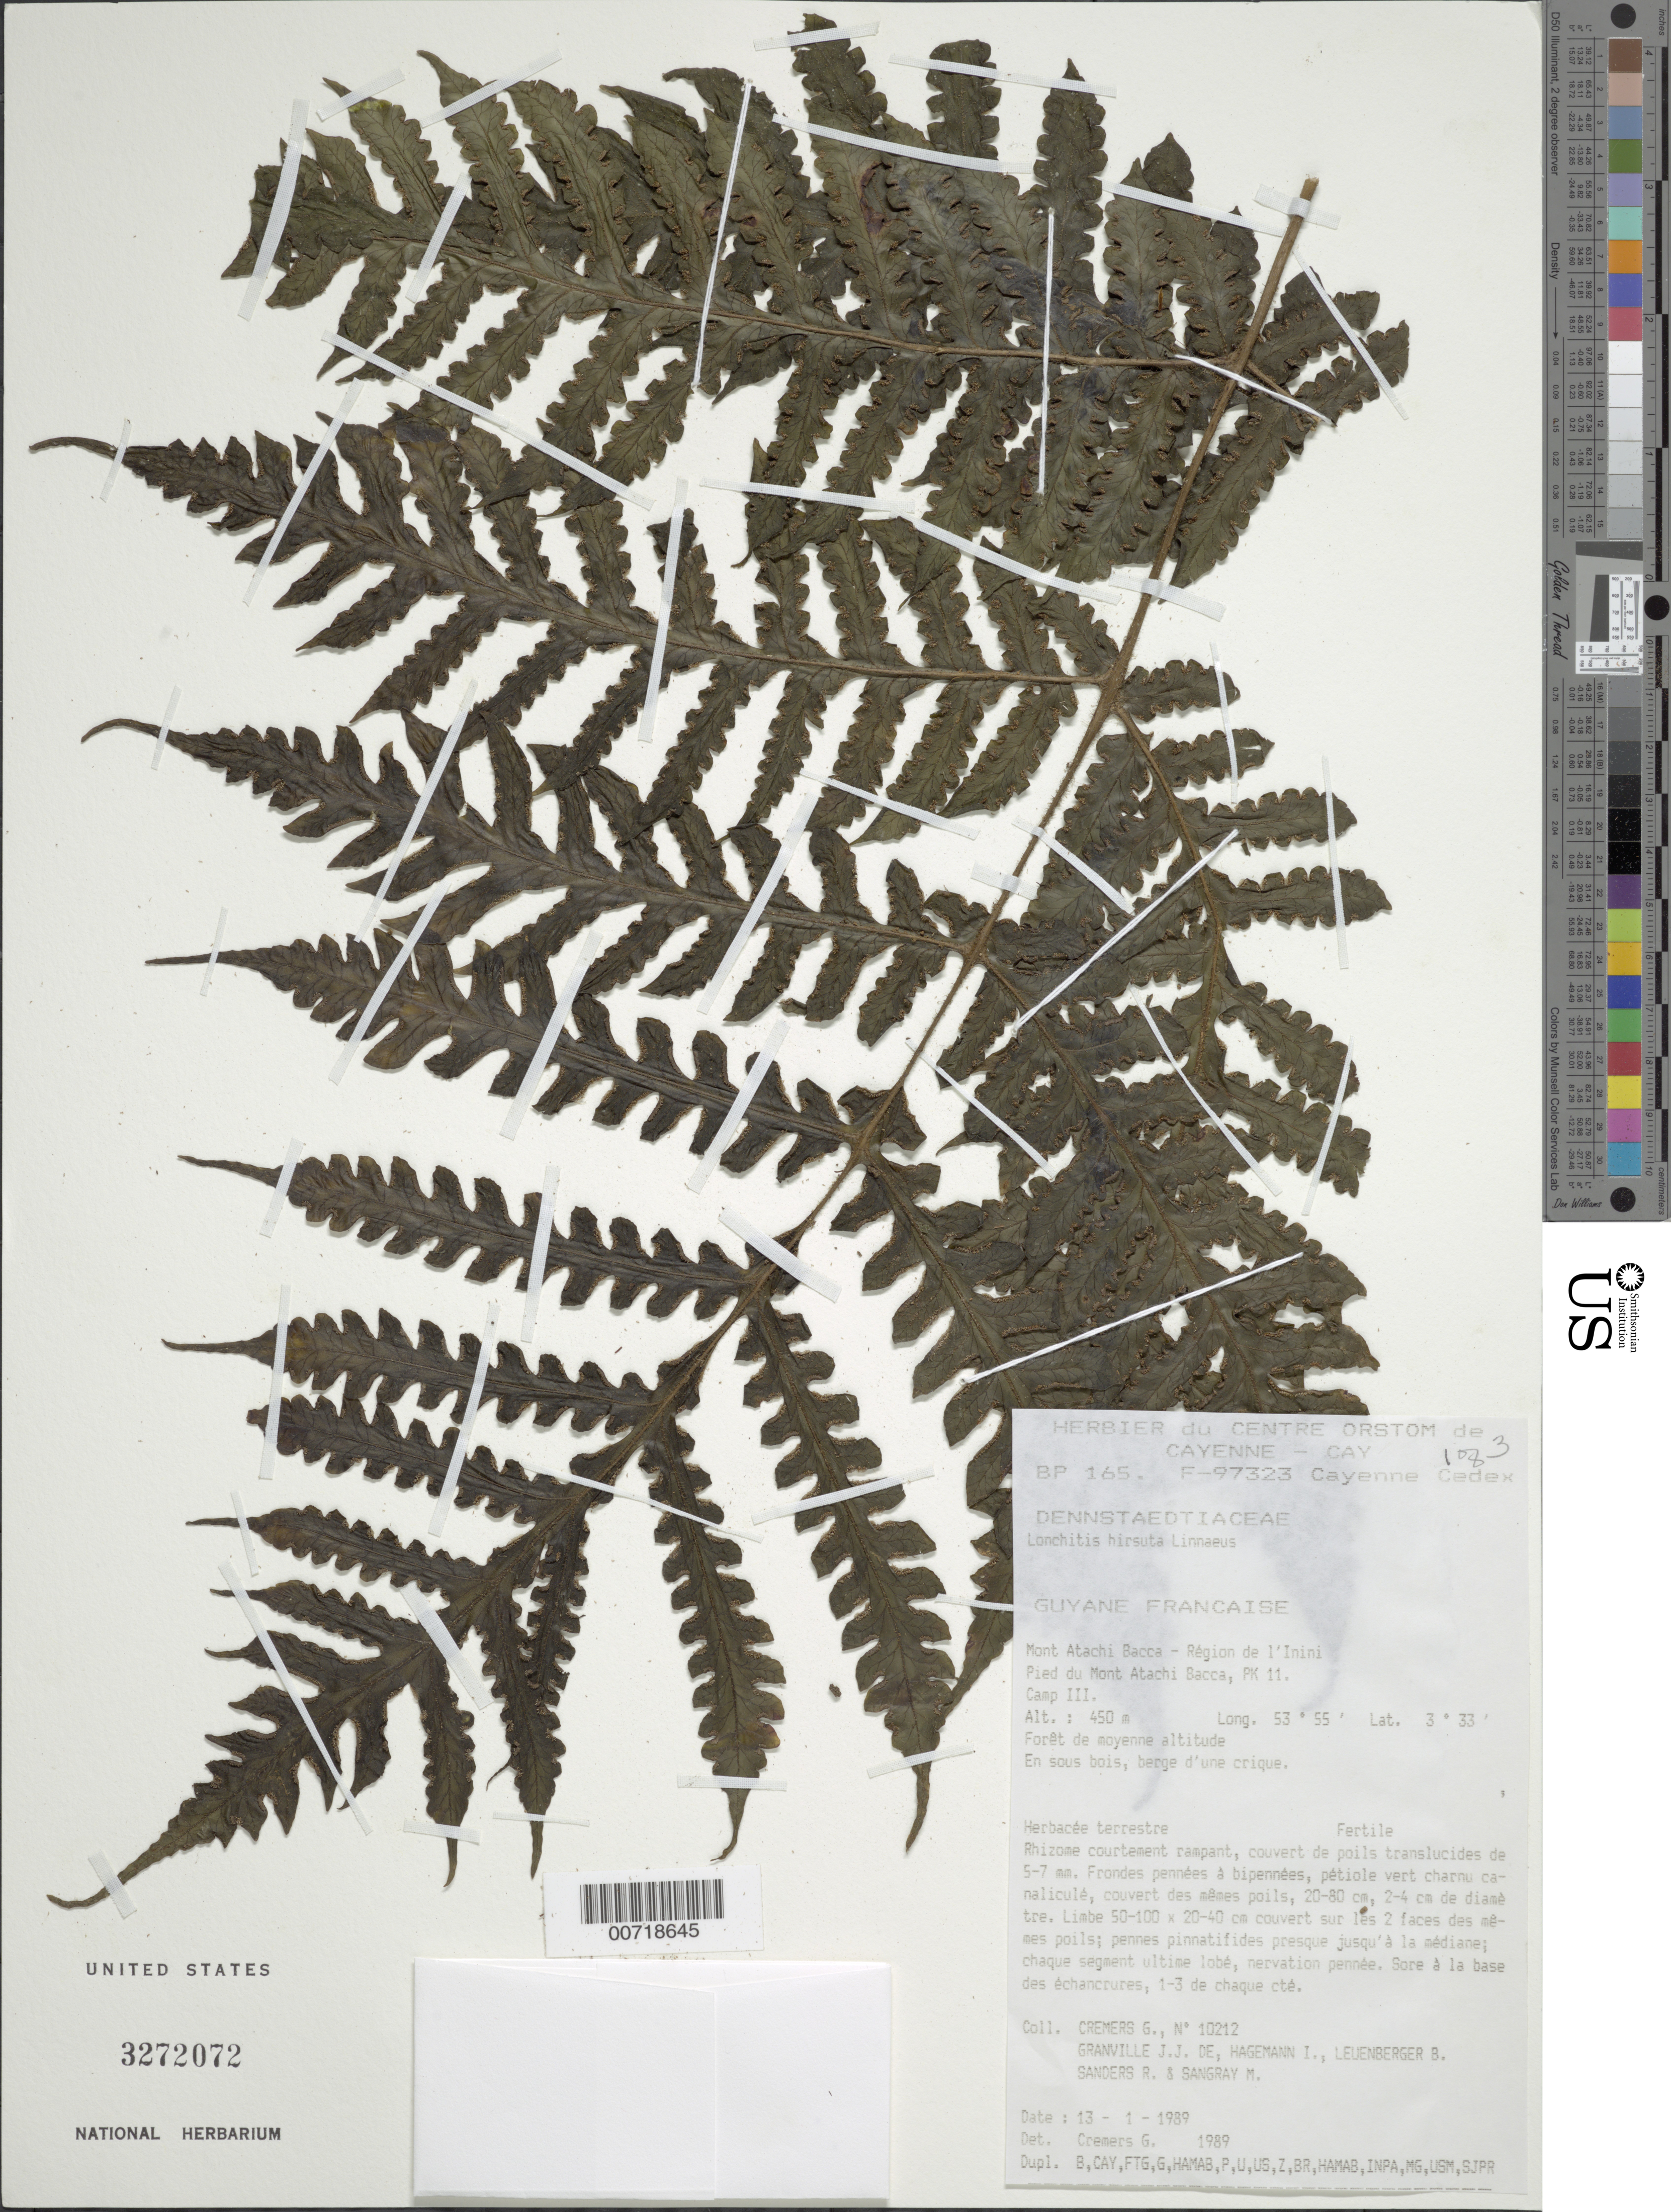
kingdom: Plantae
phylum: Tracheophyta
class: Polypodiopsida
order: Polypodiales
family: Lonchitidaceae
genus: Lonchitis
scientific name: Lonchitis hirsuta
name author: L.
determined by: Cremers, Georges A.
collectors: G. Cremers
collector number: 10212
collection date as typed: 13-Jan-89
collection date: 1989-01-13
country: French Guiana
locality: Mont Atachi Bacca, région de l'Inini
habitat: Forest, middle altitude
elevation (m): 450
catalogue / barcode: US 3272972